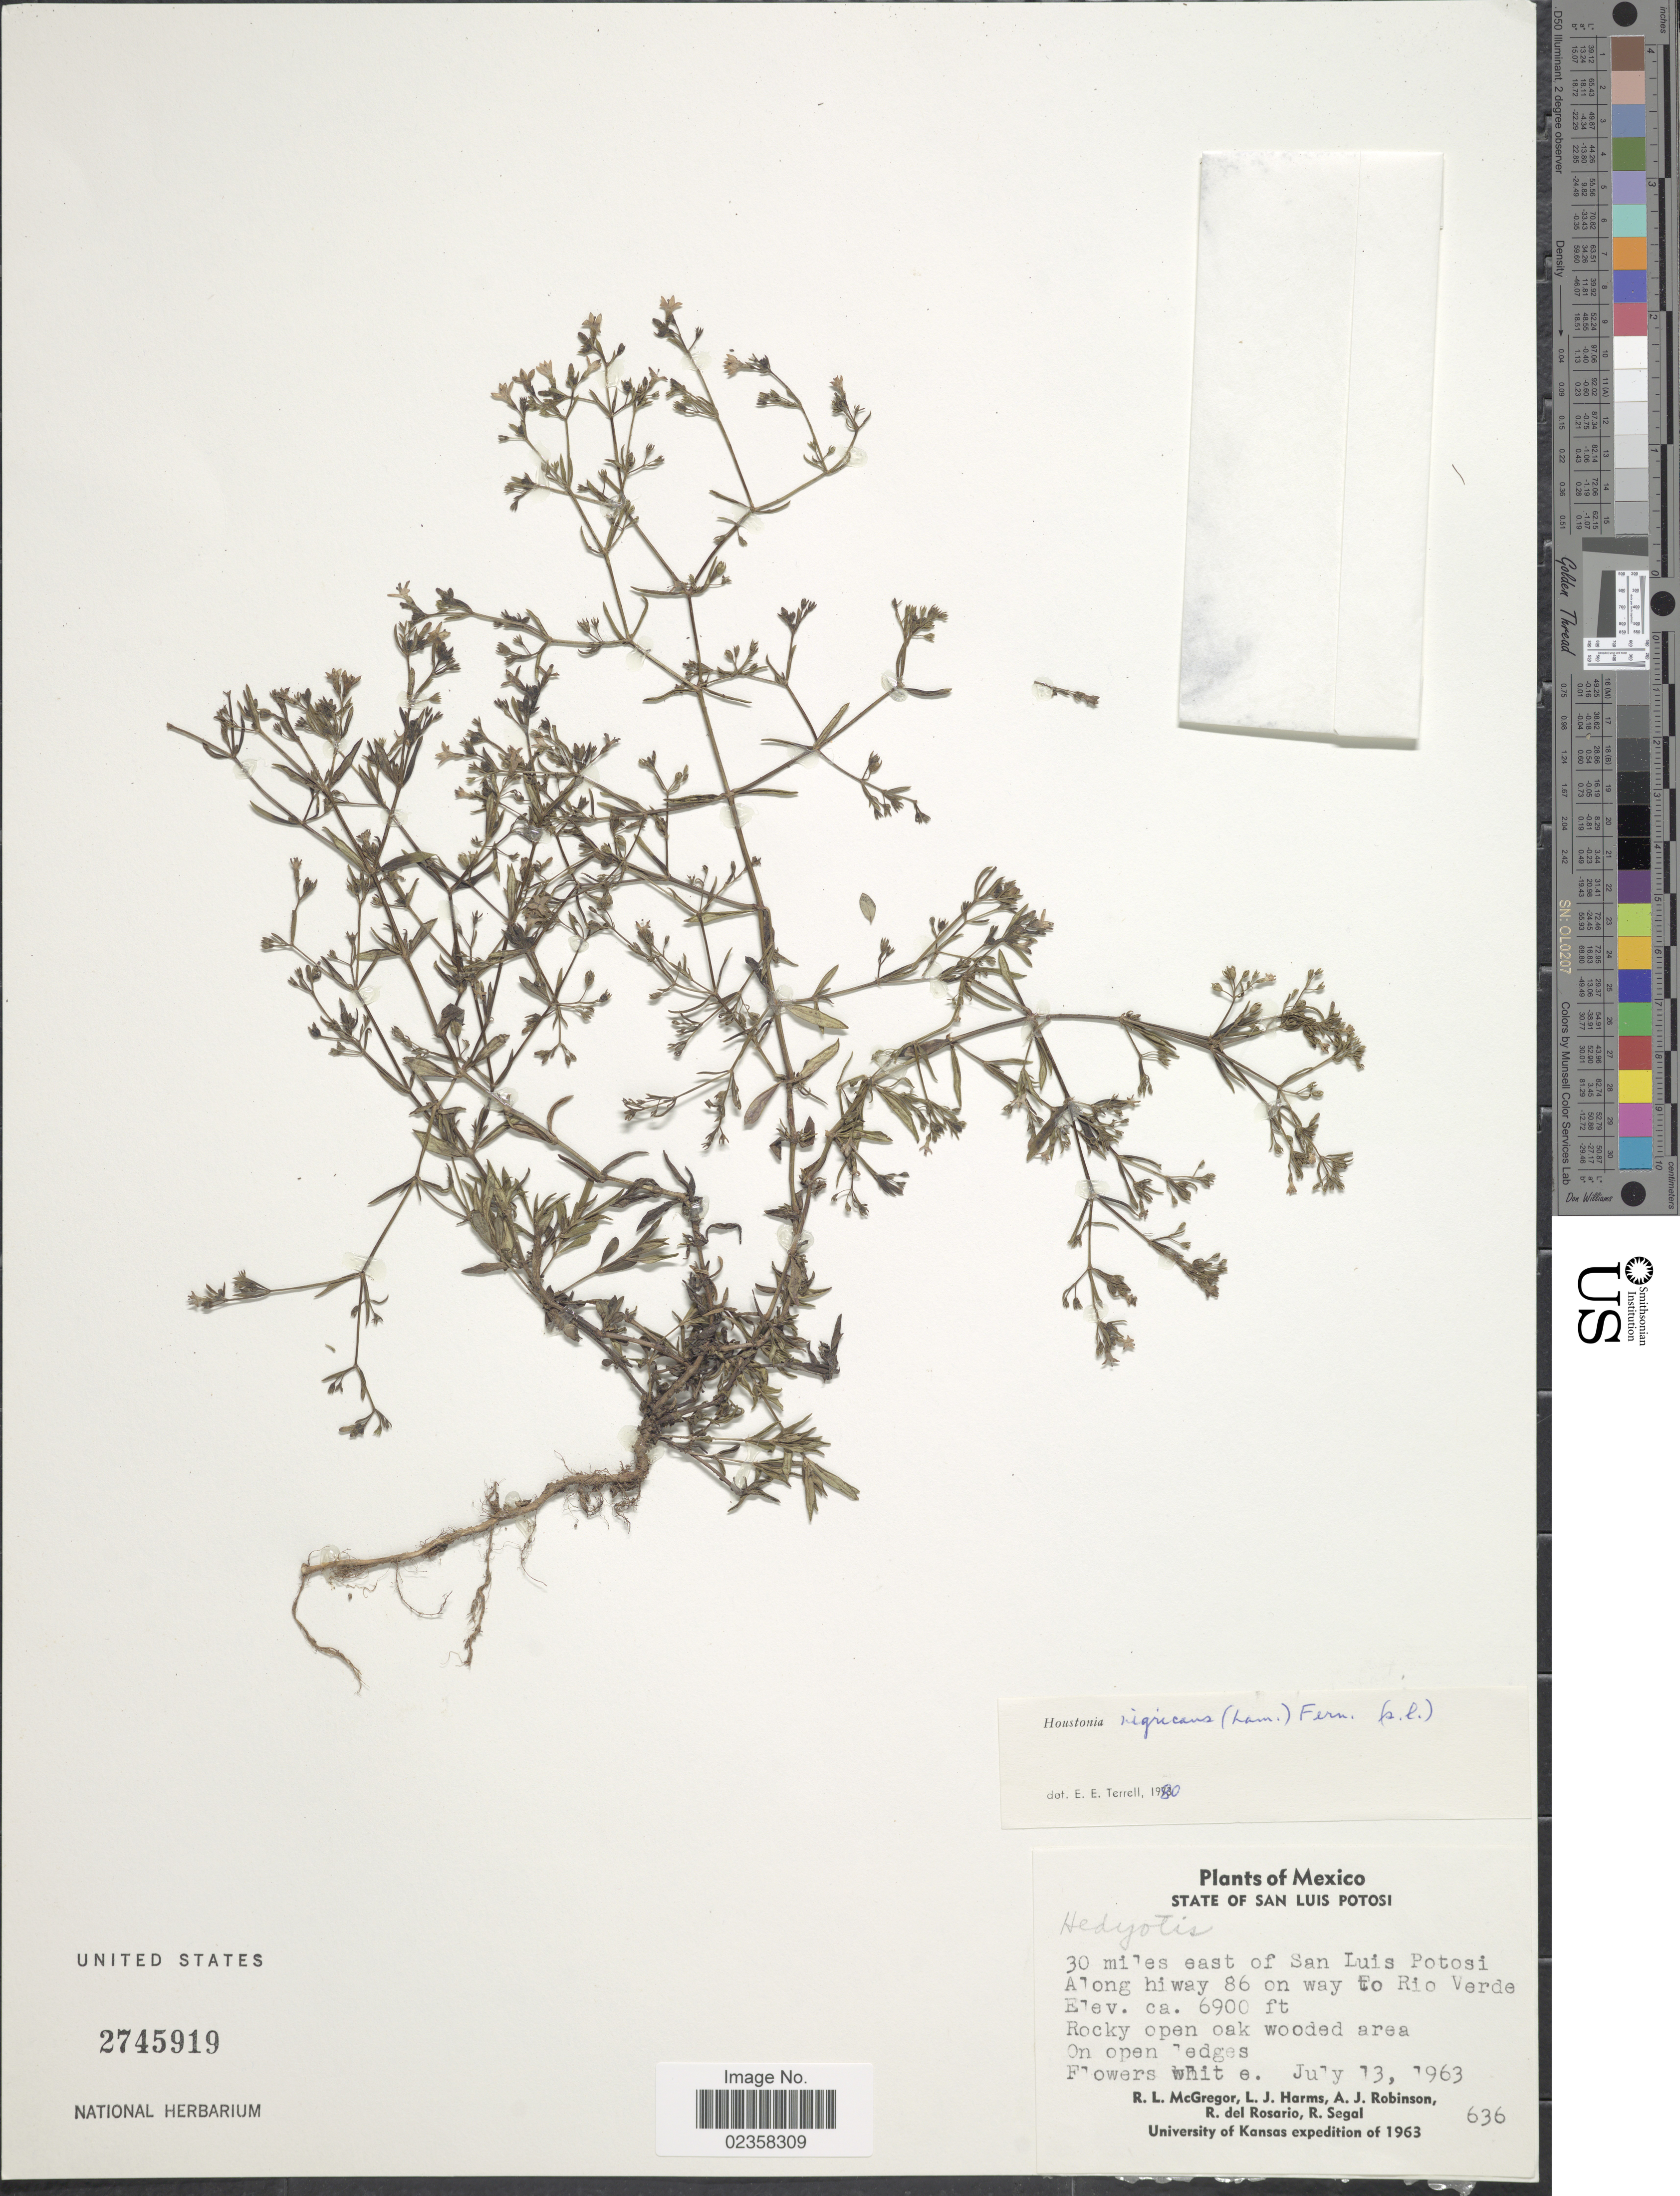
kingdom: Plantae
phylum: Tracheophyta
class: Magnoliopsida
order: Gentianales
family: Rubiaceae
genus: Houstonia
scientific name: Houstonia nigricans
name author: (Lam.) Fernald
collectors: R. McGregor, L. Harms, A. J. Robinson, R. del Rosario & R. Segal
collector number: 636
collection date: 1963-07-13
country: Mexico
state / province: San Luis Potosí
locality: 30 miles east of San Luis Potosi, Along hiway 86 on way to Rio Verde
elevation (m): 2103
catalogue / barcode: US 2745919